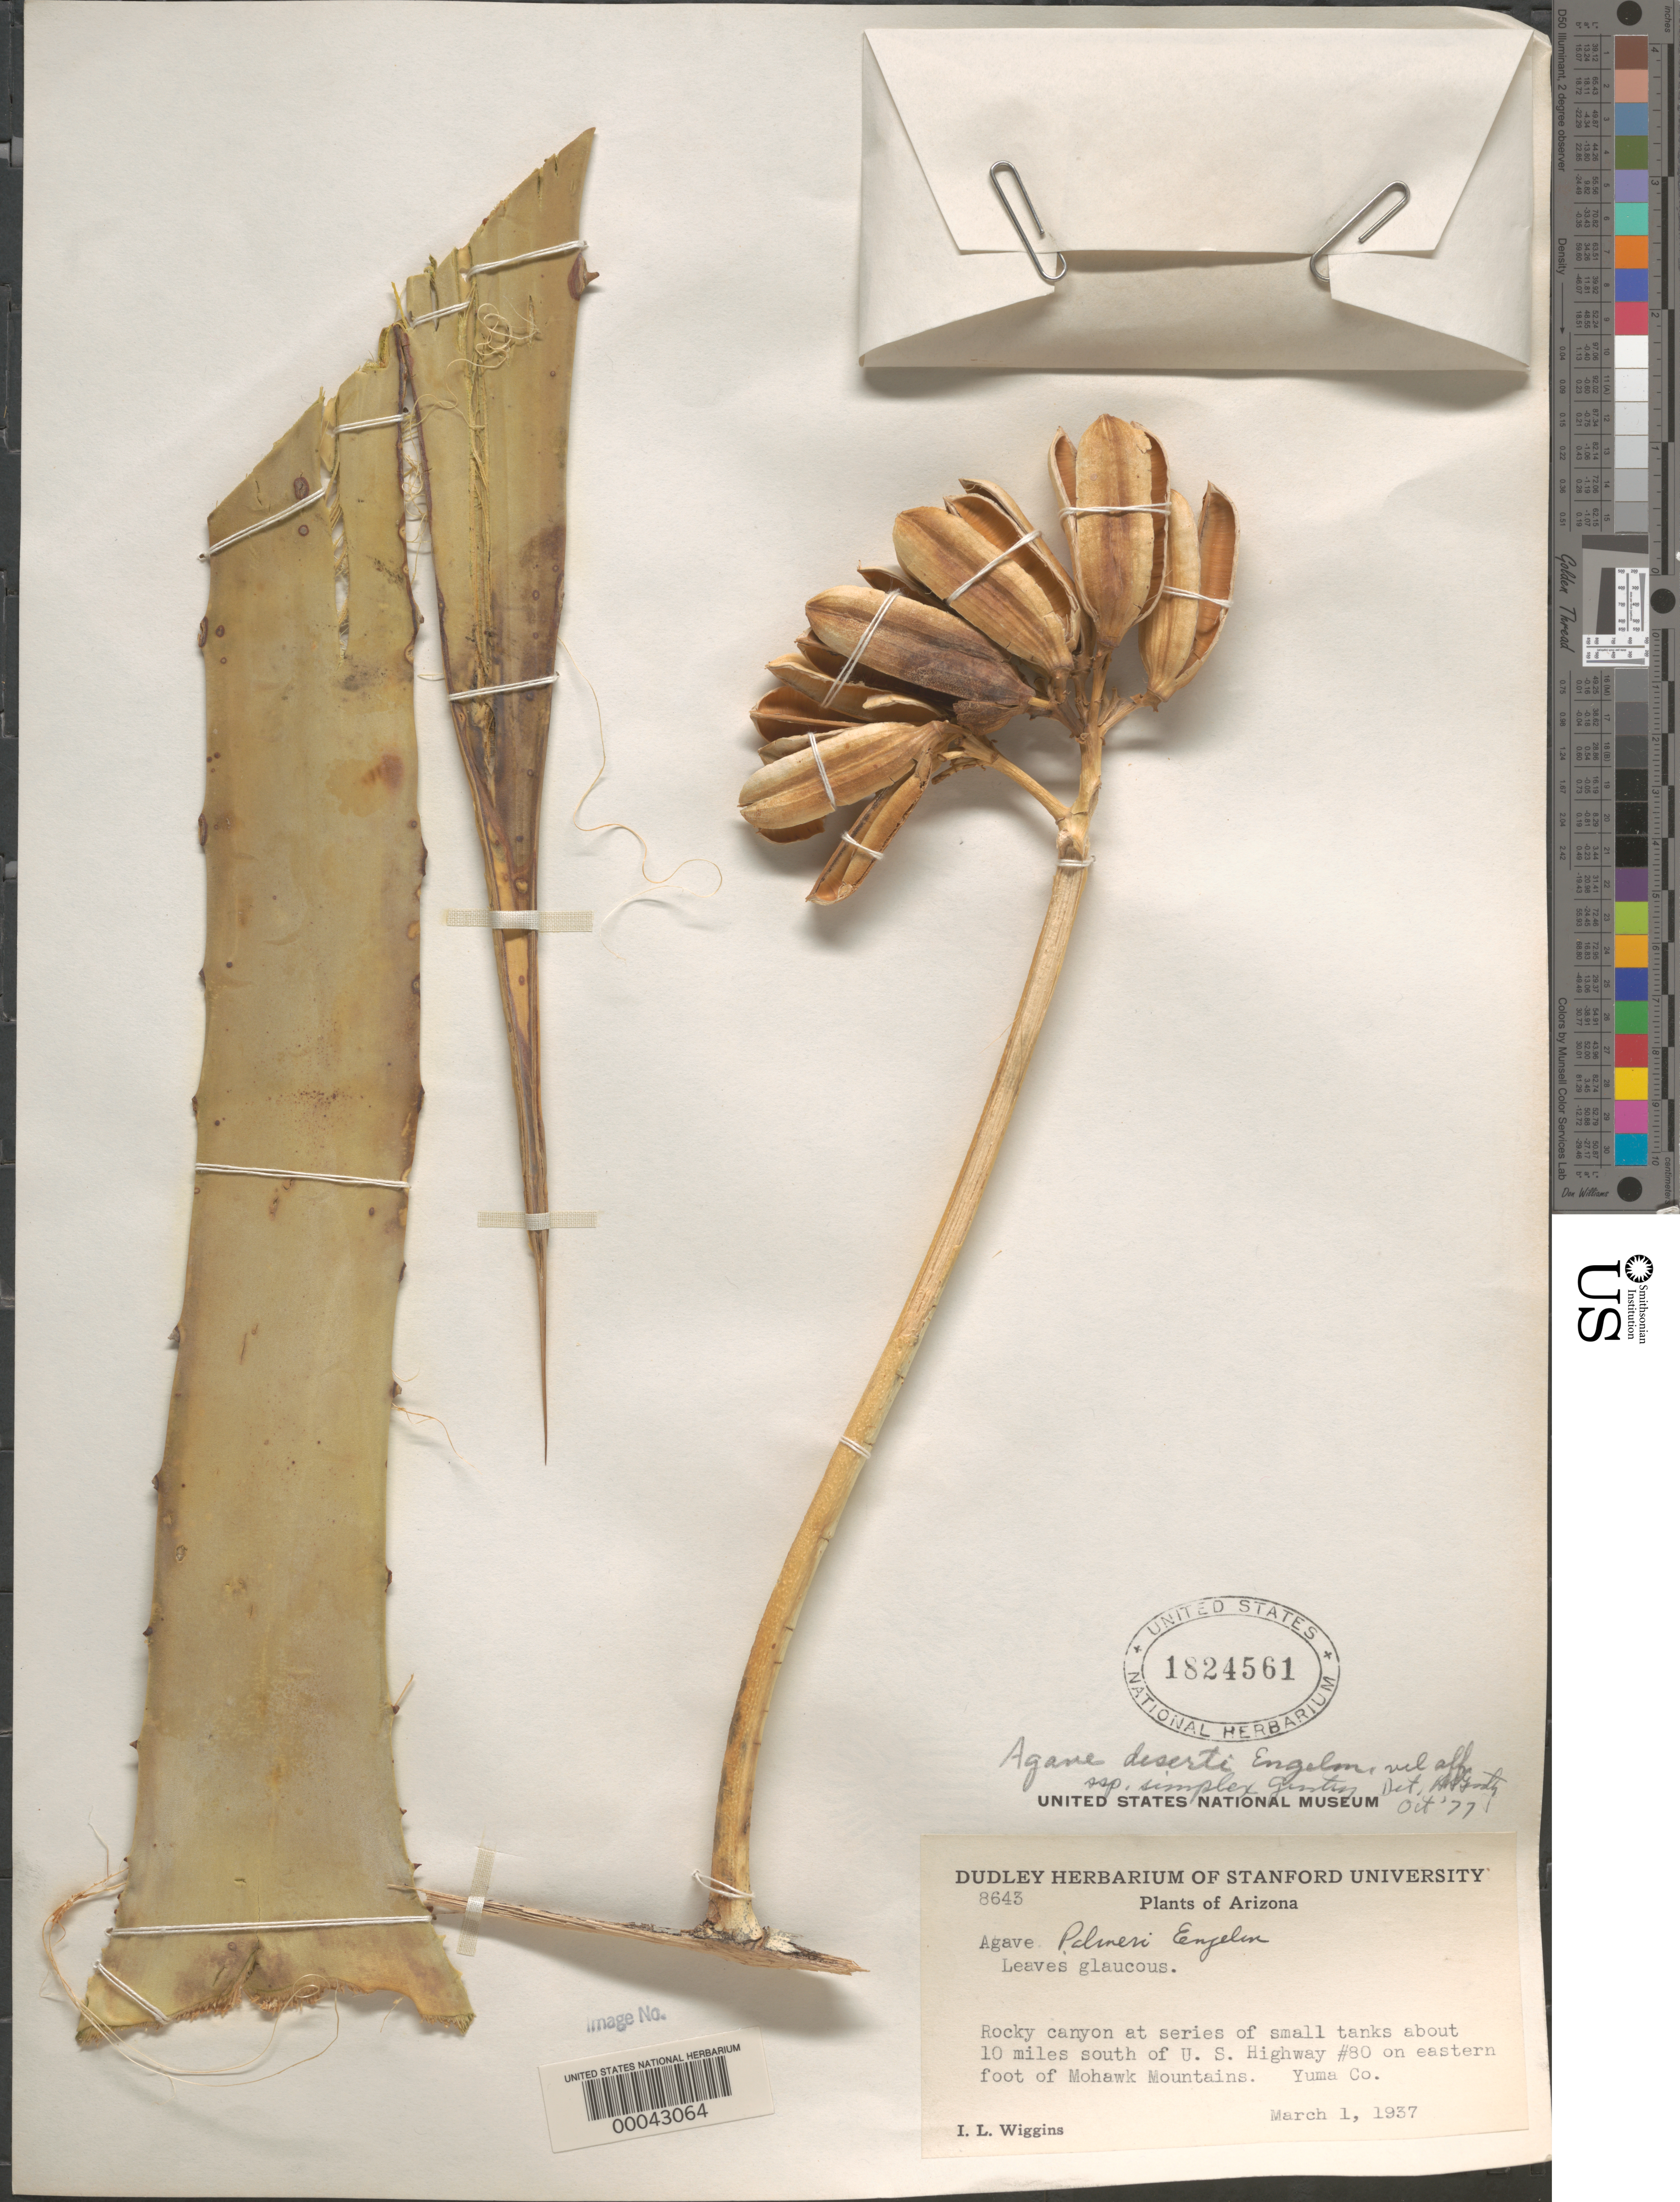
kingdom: Plantae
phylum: Tracheophyta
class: Liliopsida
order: Asparagales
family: Asparagaceae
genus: Agave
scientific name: Agave simplex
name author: (Gentry) Salywon & W. C. Hodgs.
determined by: Salywon, A. M., (ASU)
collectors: I. L. Wiggins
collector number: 8643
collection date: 1937-03-01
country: United States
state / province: Arizona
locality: Rocky canyon at series of small tanks about 10 miles south of U. S. Highway #80 on eastern foot of Mohawk Mountains. Yuma Co.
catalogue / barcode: US 1824561